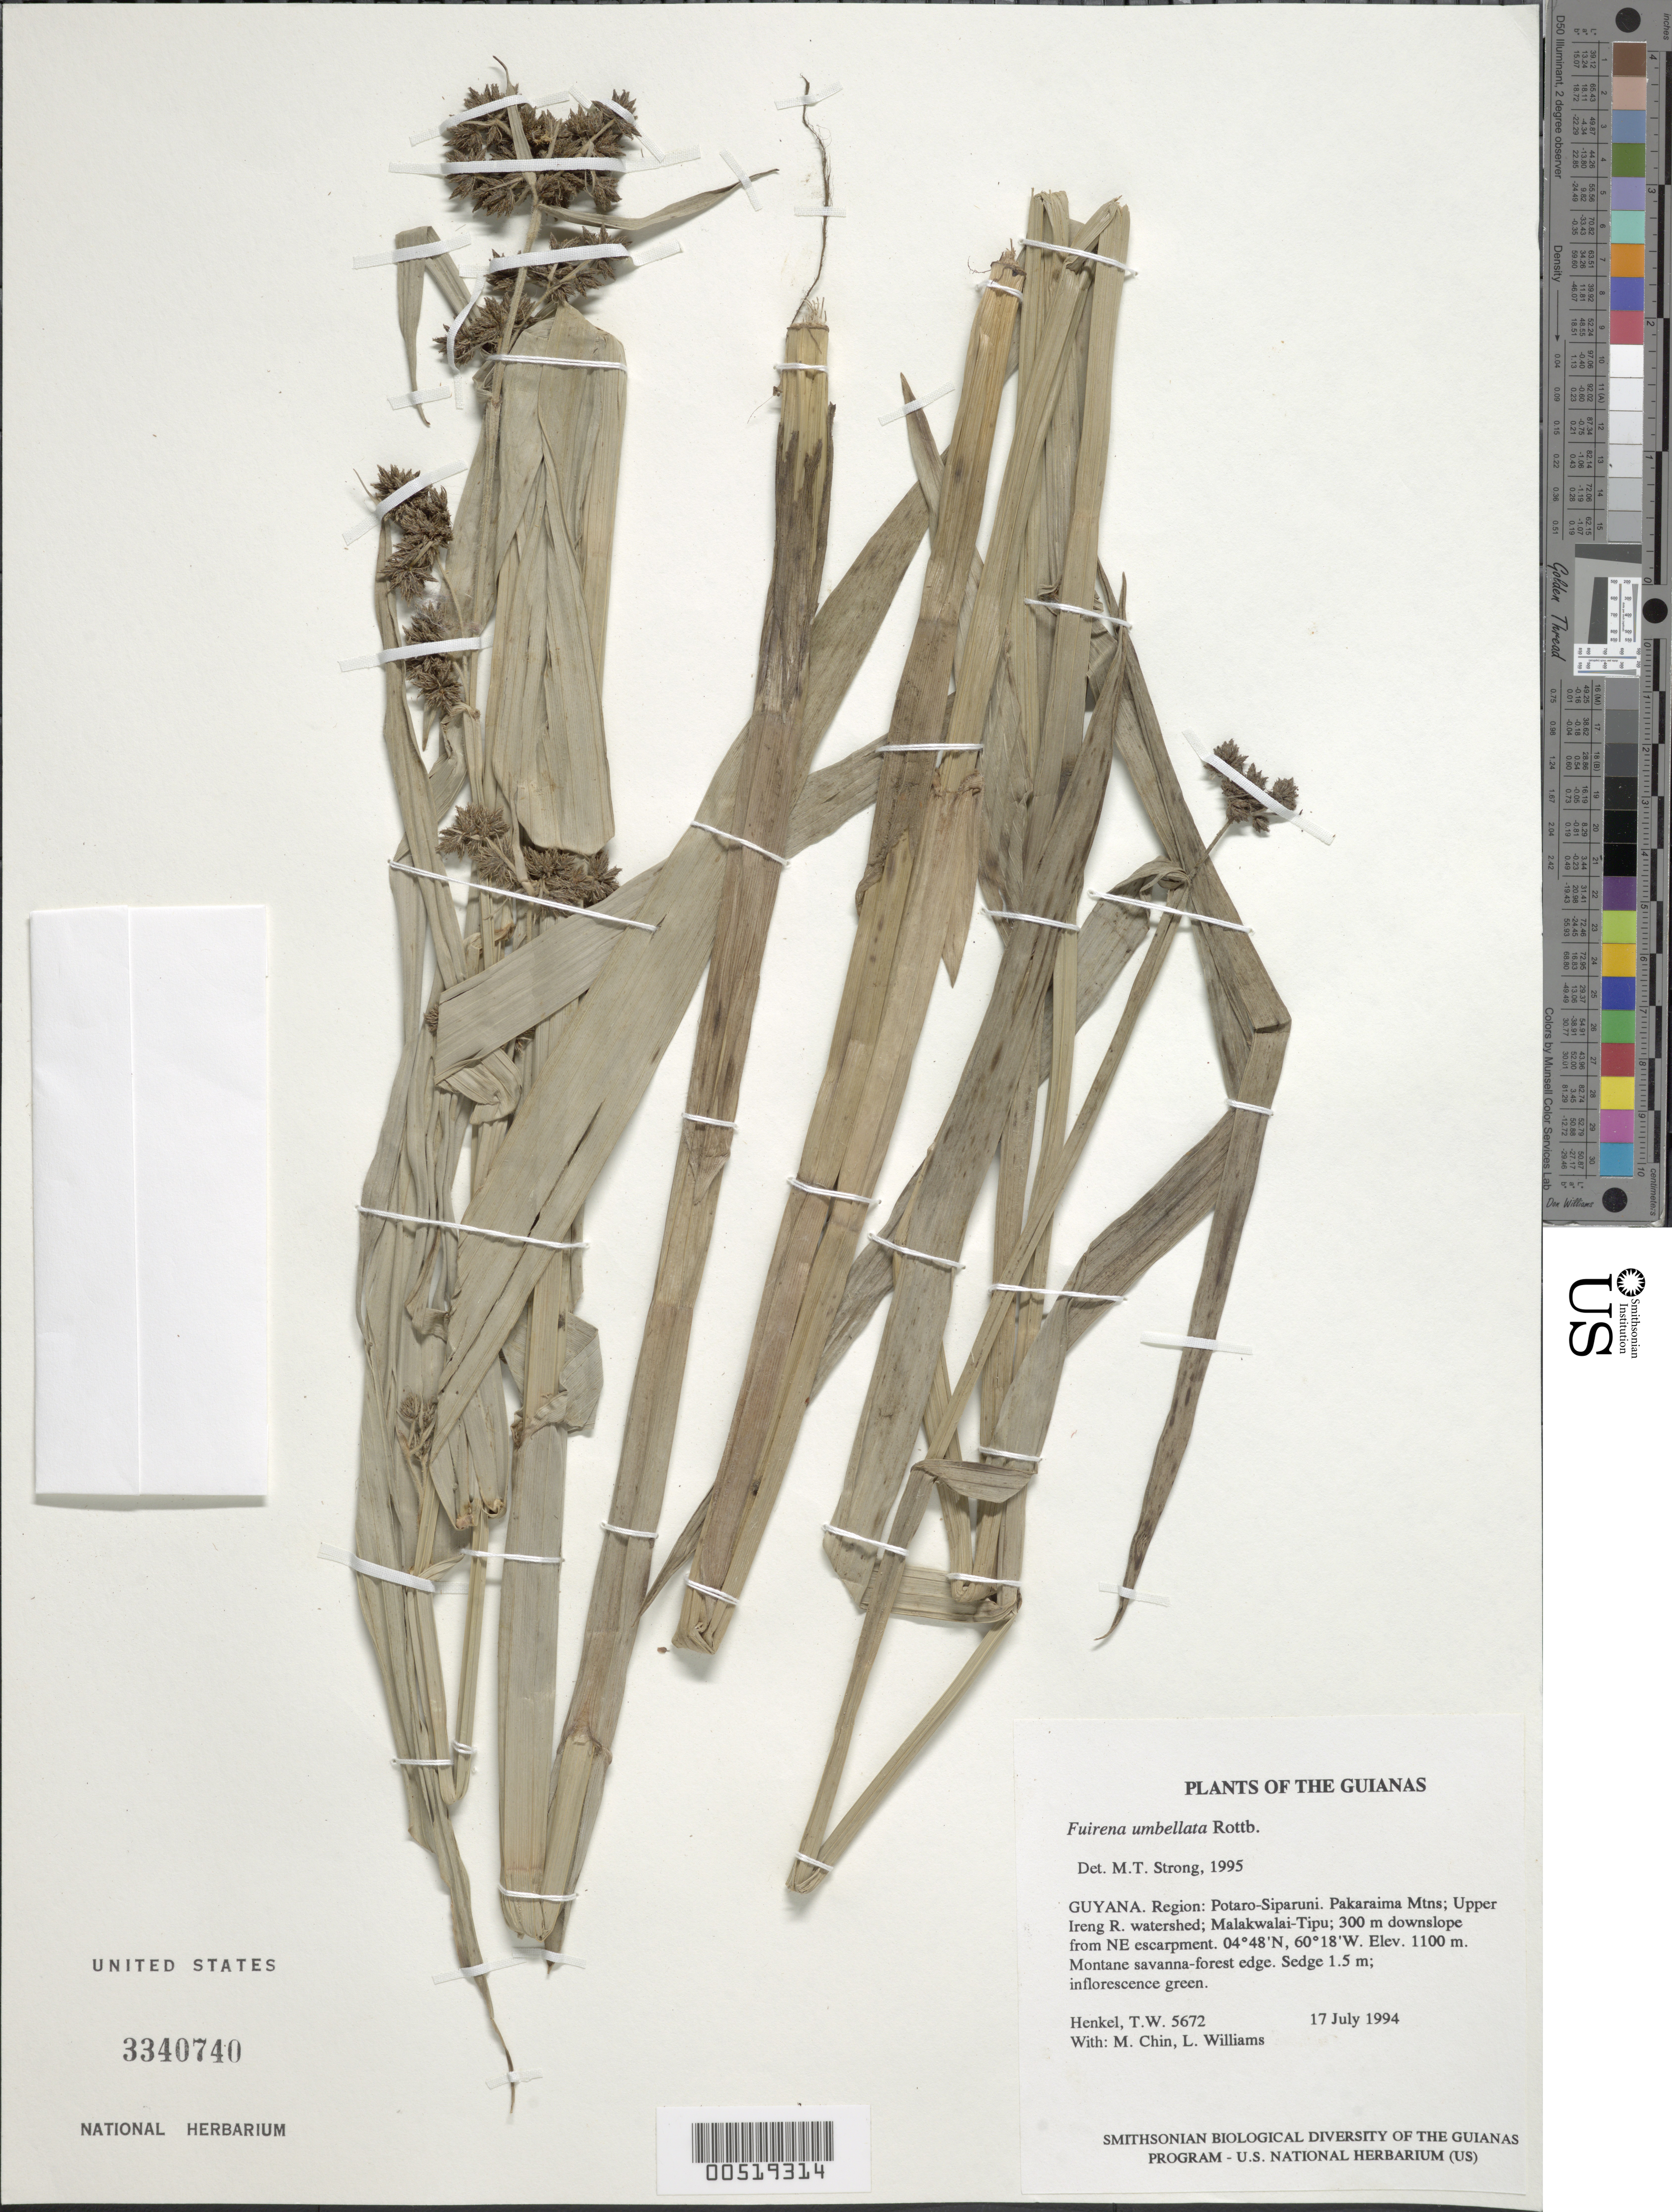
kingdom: Plantae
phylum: Tracheophyta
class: Liliopsida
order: Poales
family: Cyperaceae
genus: Fuirena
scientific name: Fuirena umbellata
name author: Rottb.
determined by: Strong, M. T., (US), Smithsonian Institution - National Museum of Natural History (UNITED STATES)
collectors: T. Henkel, M. Chin & L. Williams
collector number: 5672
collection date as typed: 17 July 1994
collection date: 1994-07-17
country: Guyana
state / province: Potaro-Siparuni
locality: Pakaraima Mtns; Upper Ireng R. watershed; Malakwalai-Tipu; 300 m downslope from NE escarpment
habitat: Montane savanna-forest edge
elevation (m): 1100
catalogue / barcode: US 3340740